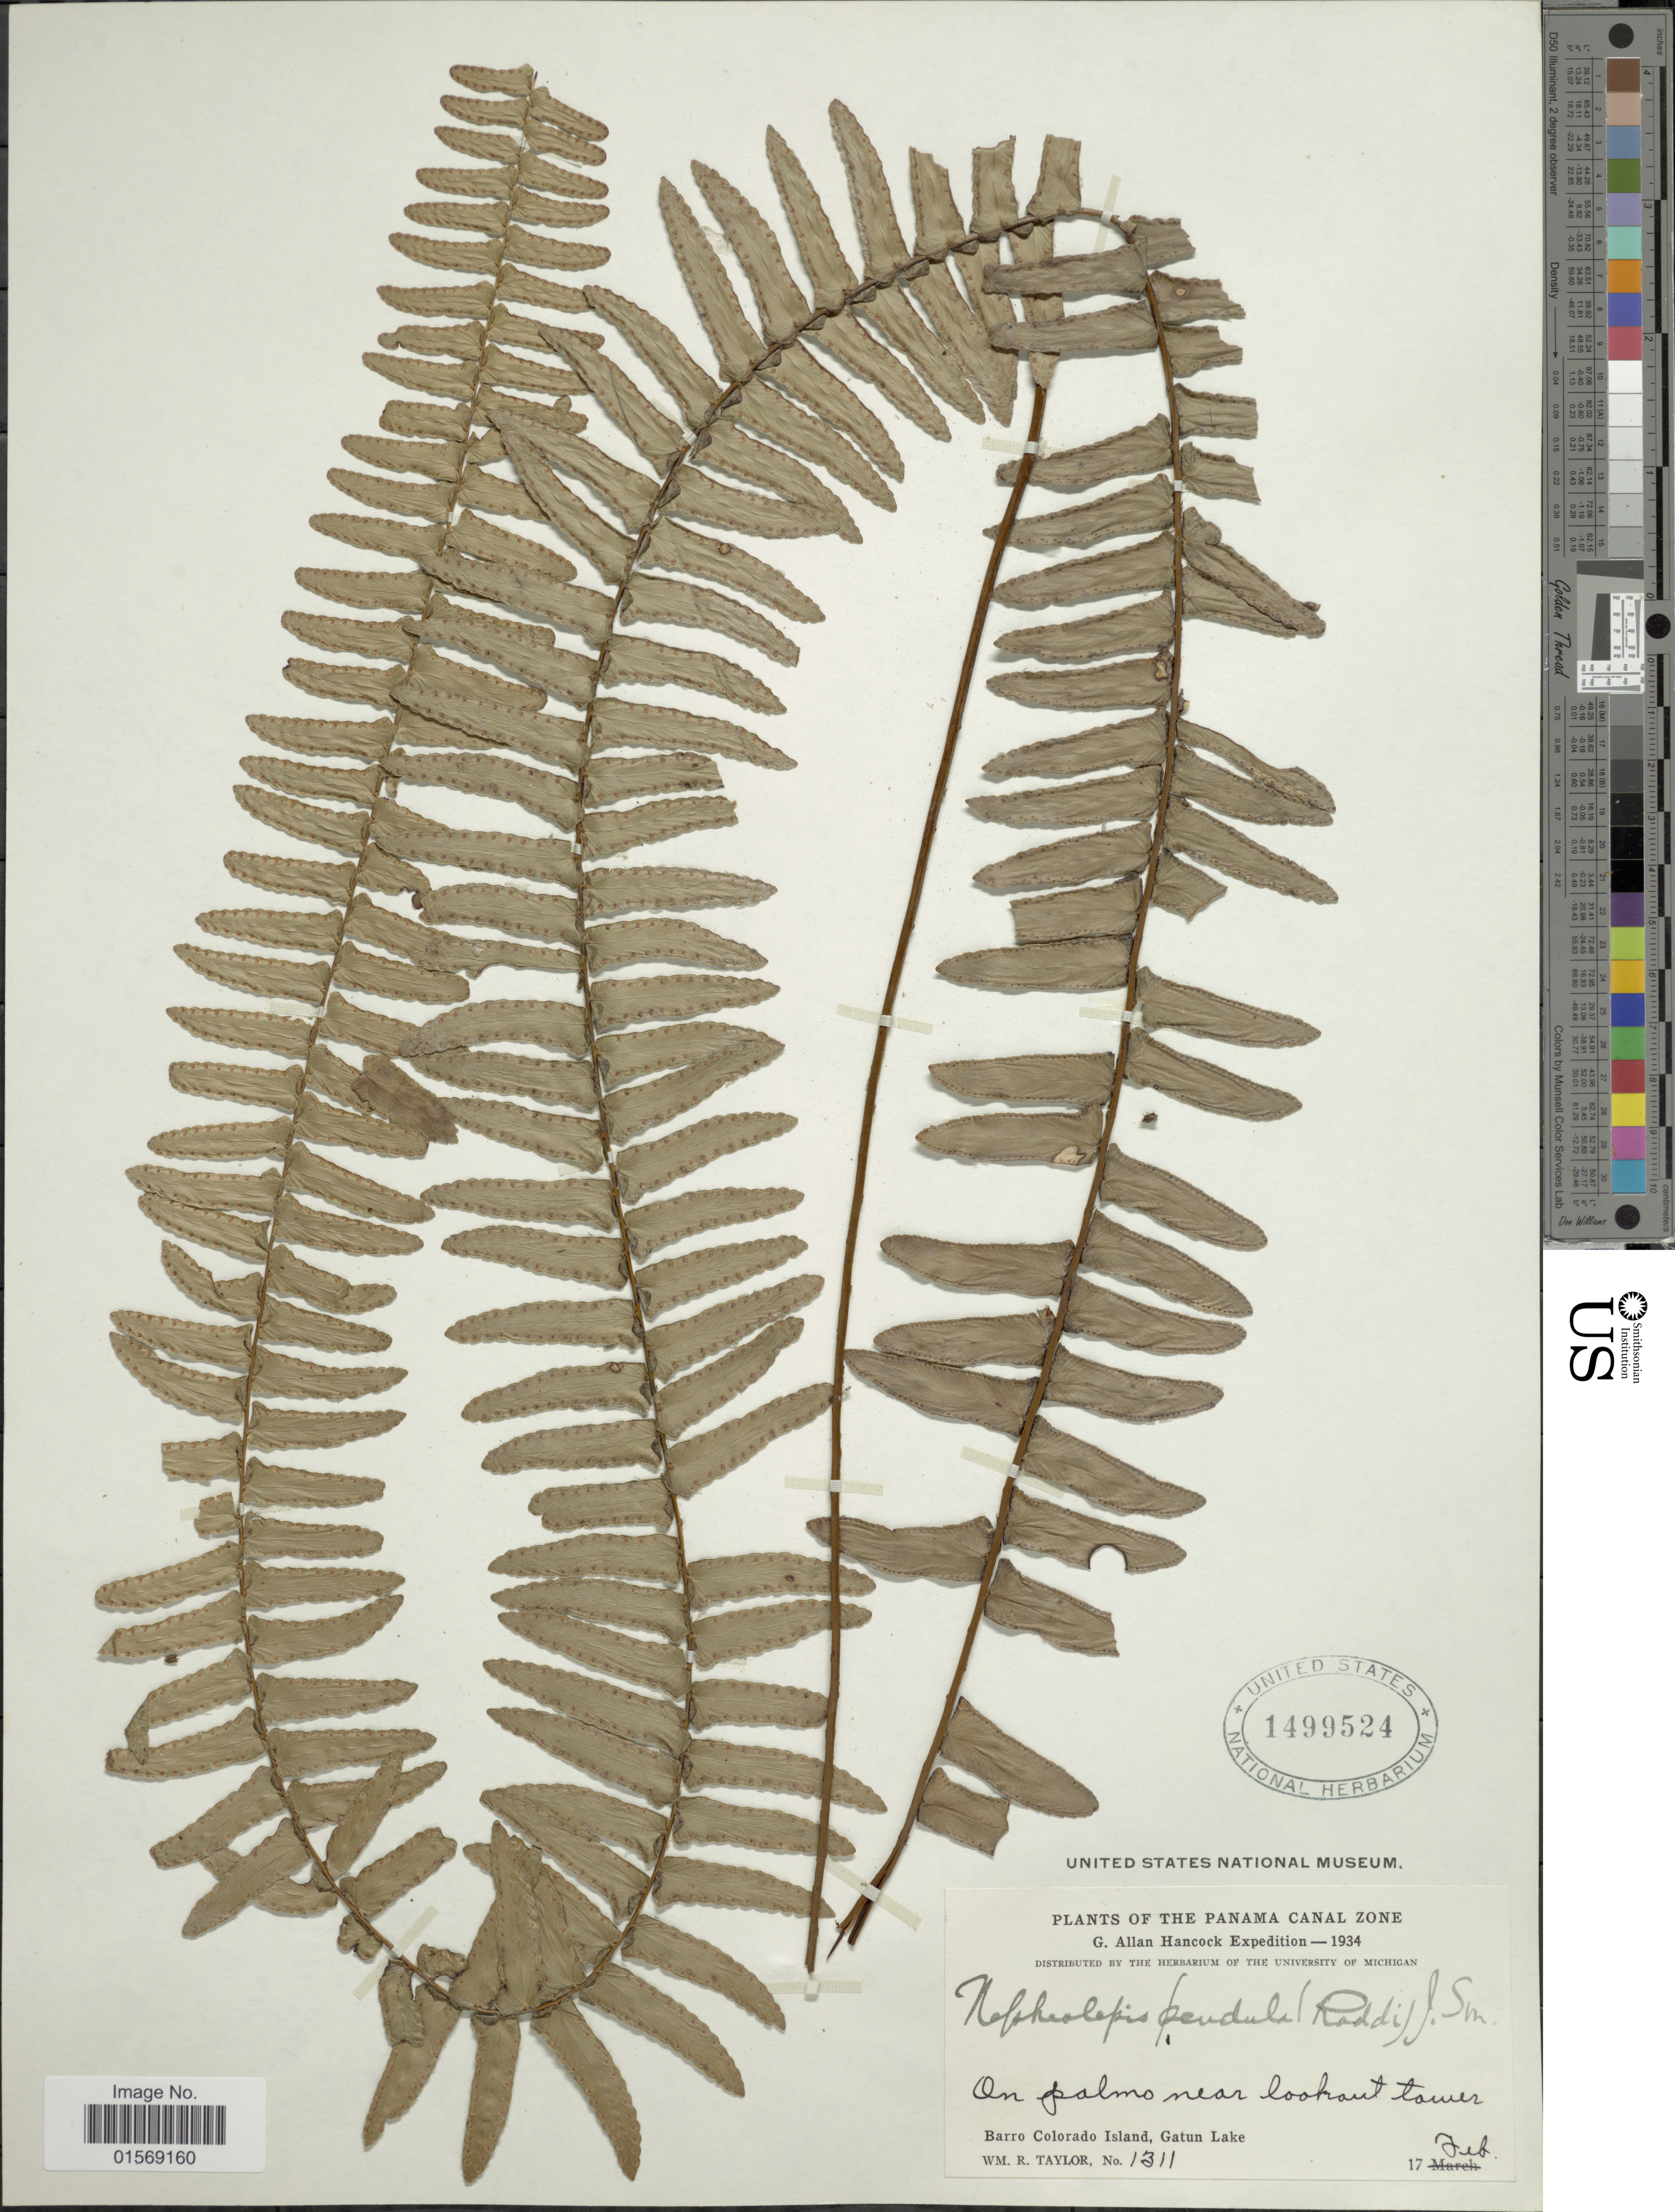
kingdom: Plantae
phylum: Tracheophyta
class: Polypodiopsida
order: Polypodiales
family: Nephrolepidaceae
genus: Nephrolepis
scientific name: Nephrolepis pendula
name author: (Raddi) J. Sm.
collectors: W. R. Taylor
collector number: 1311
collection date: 1934-02-17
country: Panama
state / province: Panamá Oeste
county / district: Canal Zone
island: Barro Colorado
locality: Panama Canal Zone. Barro Colorado Island. Gatun Lake.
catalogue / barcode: US 1499524